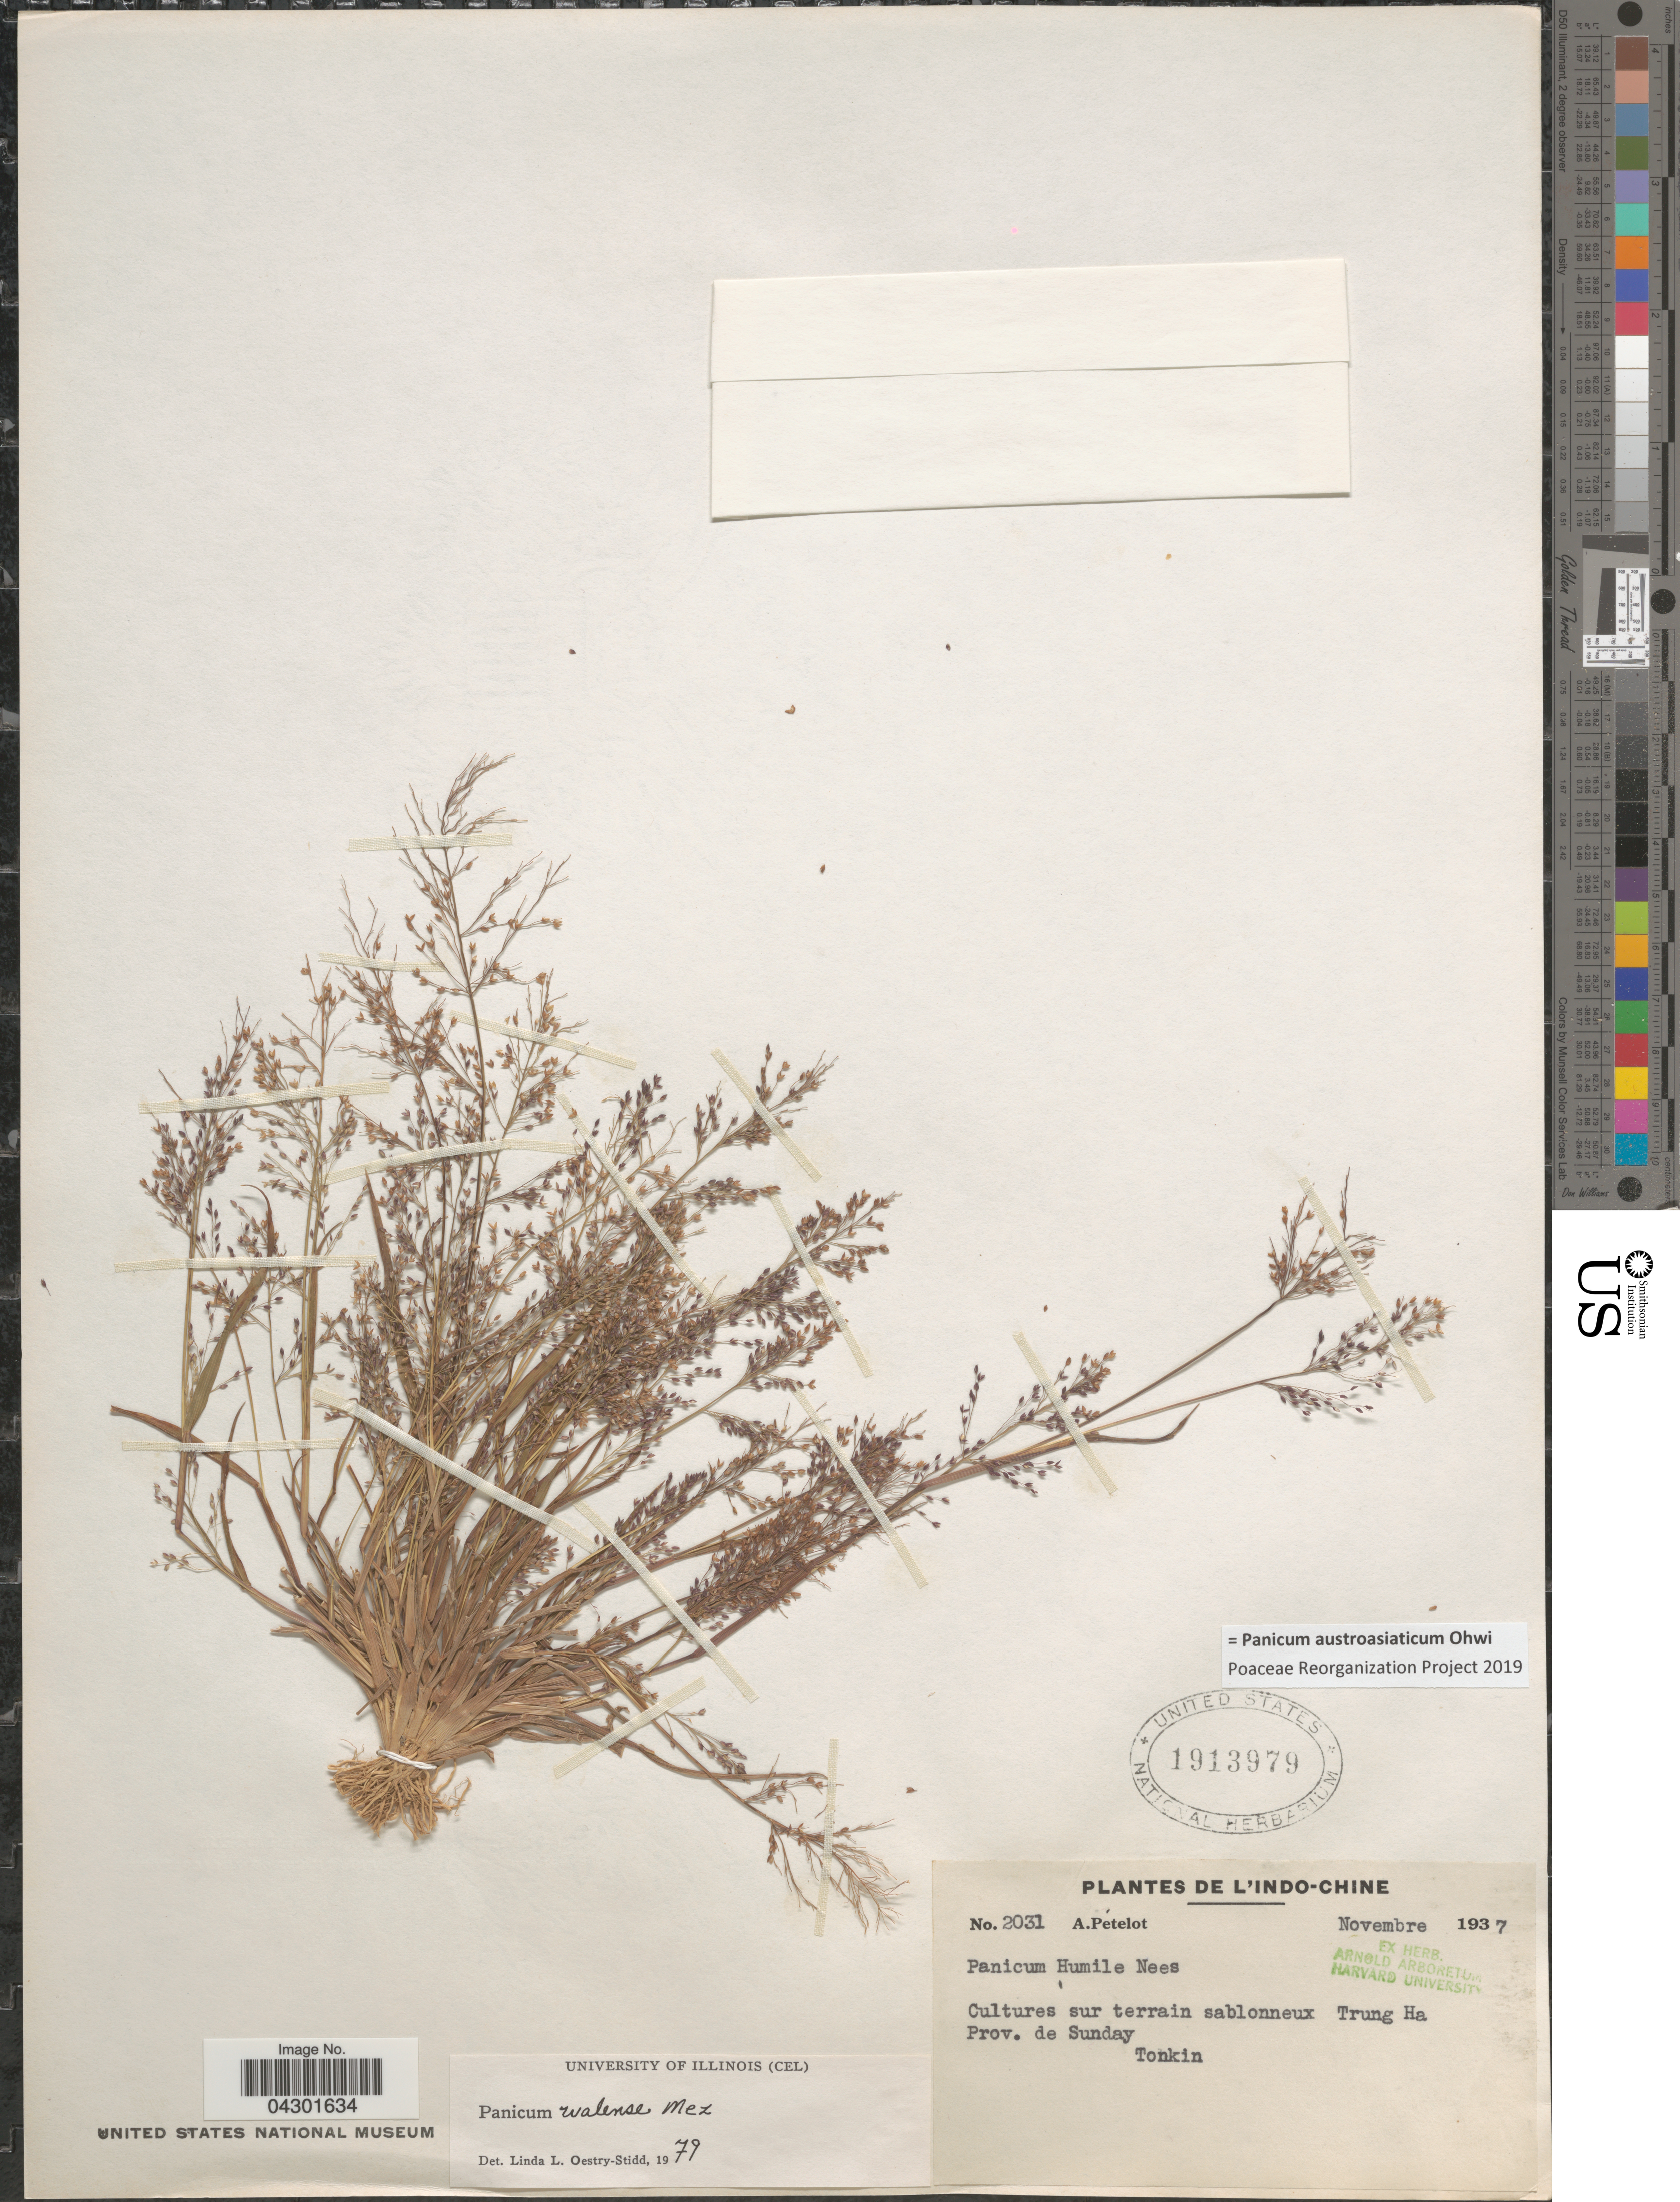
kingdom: Plantae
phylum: Tracheophyta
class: Liliopsida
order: Poales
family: Poaceae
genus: Panicum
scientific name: Panicum austroasiaticum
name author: Ohwi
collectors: A. Petelot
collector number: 2031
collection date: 1937-11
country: Vietnam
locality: Indo-Chine. Cultures sur terrain sablonneux Trung Ha Prov. de Sunday. Tonkin.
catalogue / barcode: US 1913979